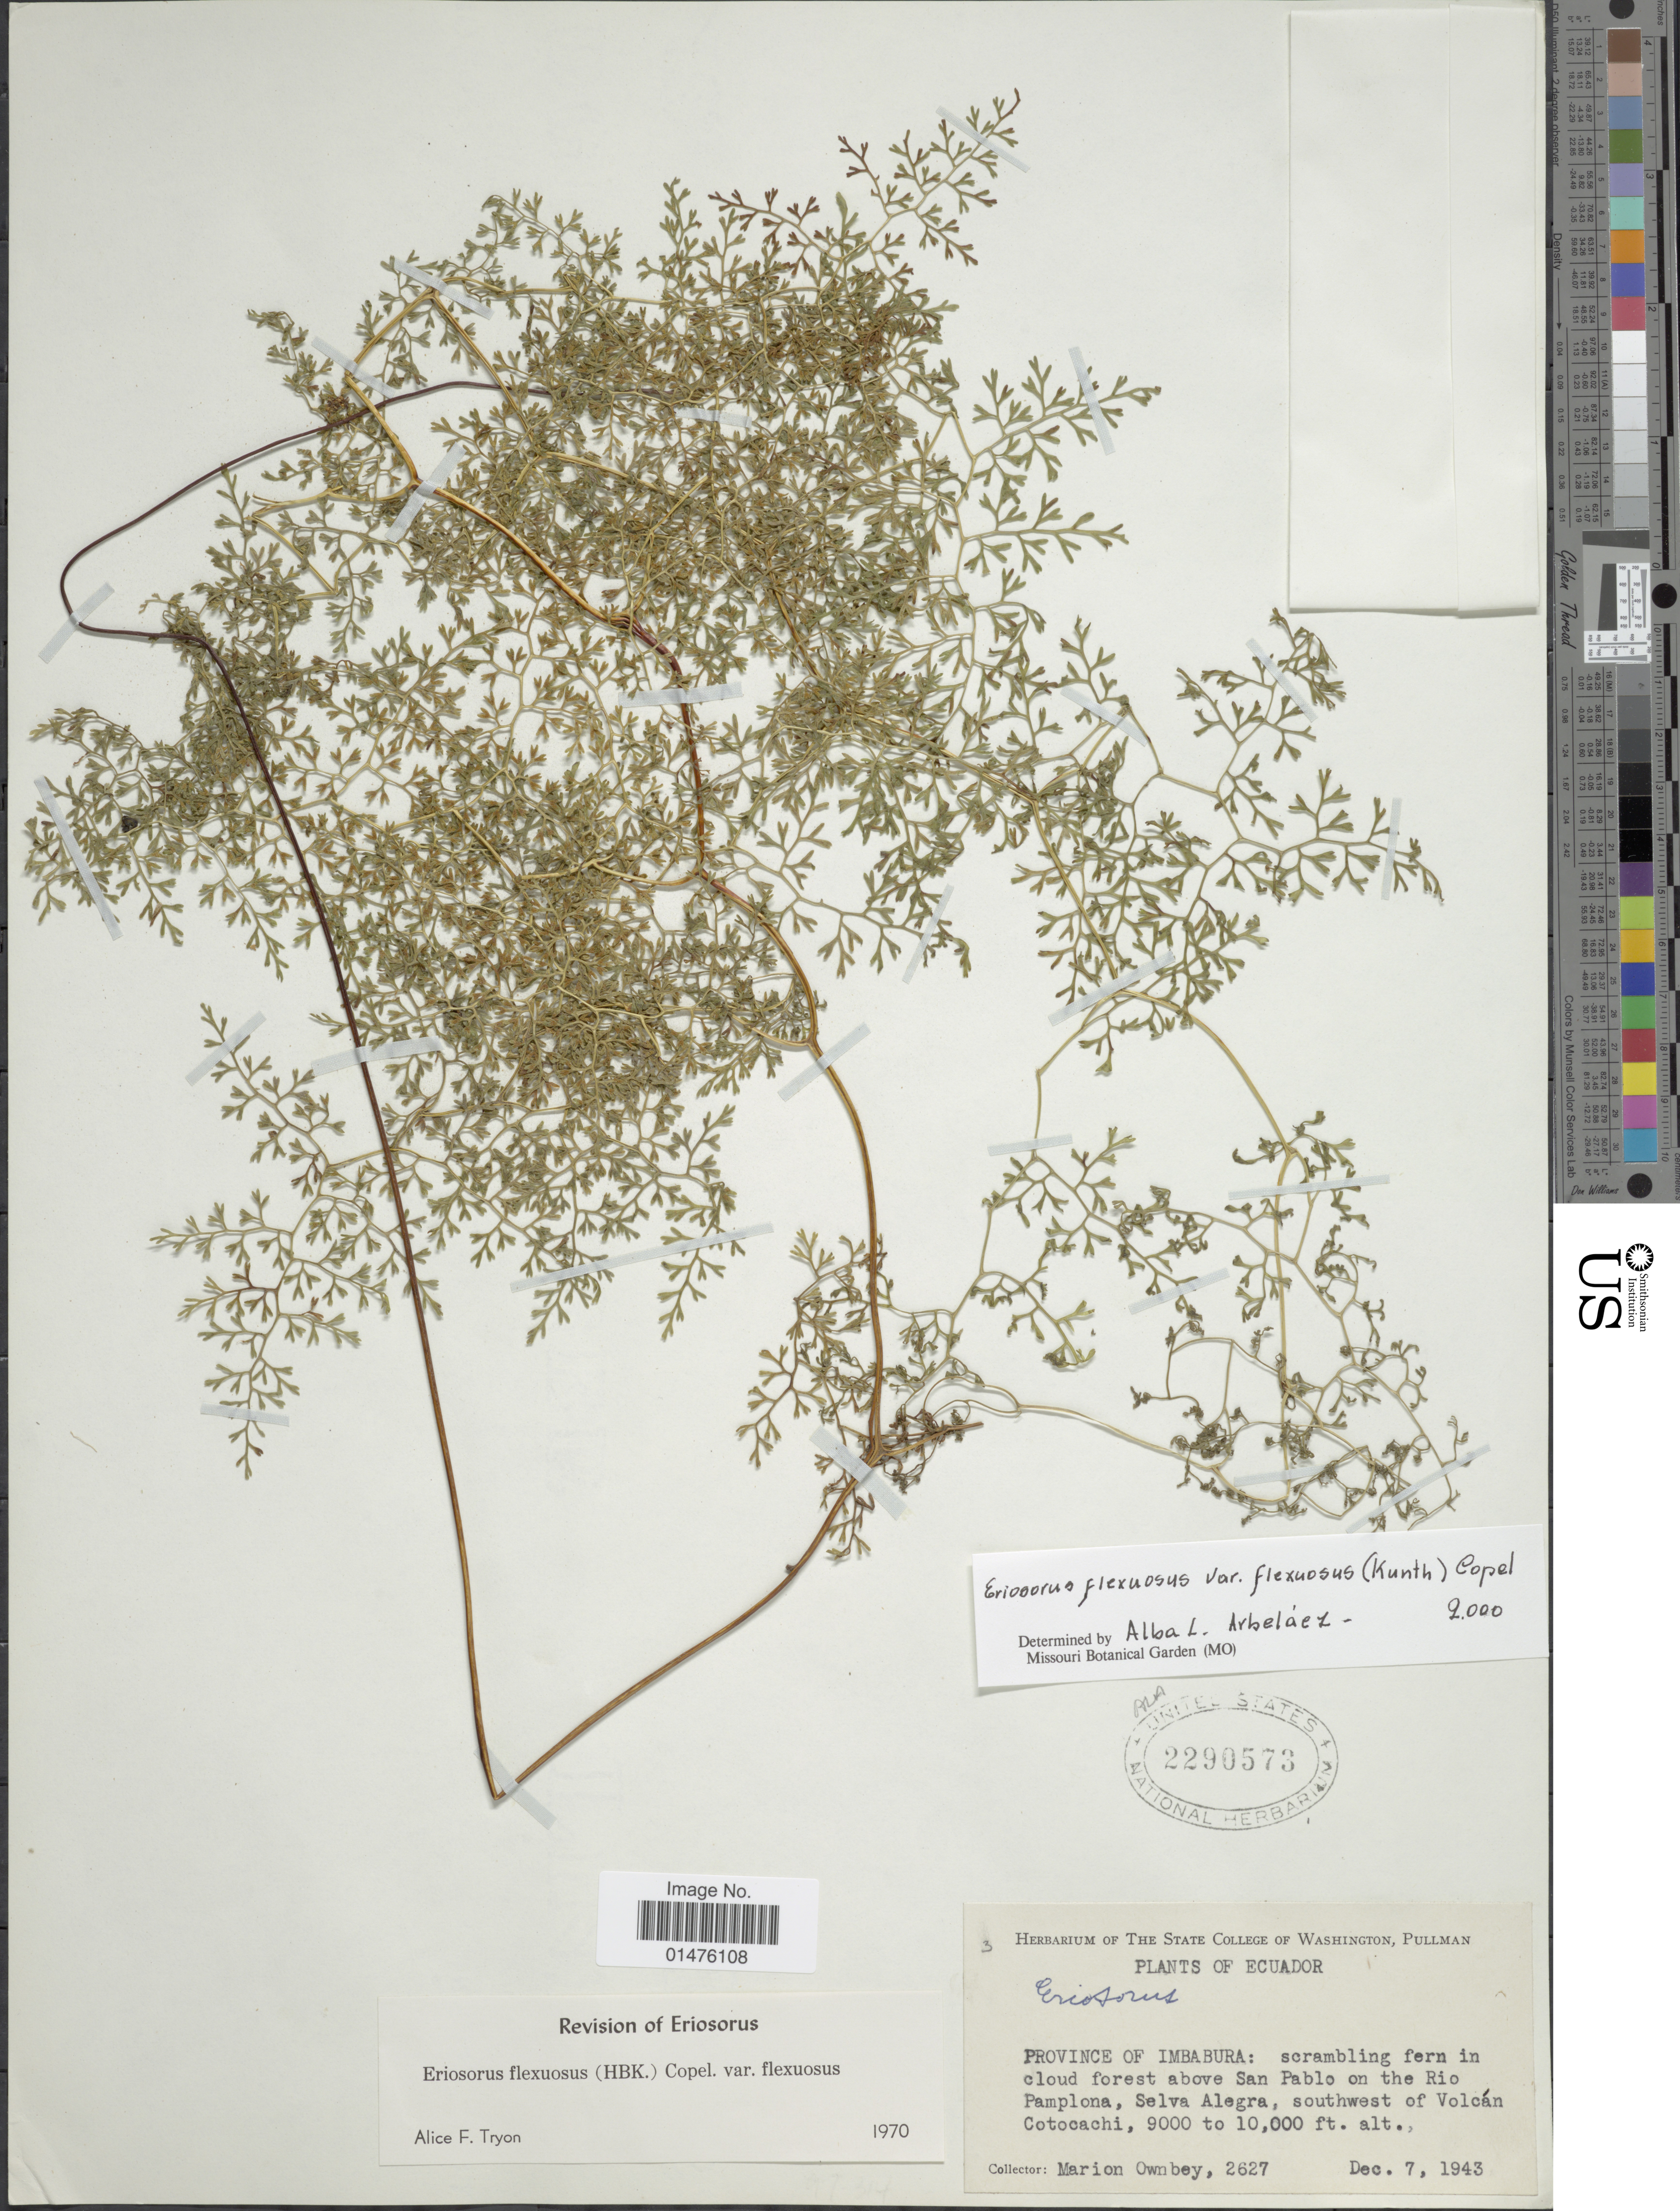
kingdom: Plantae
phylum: Tracheophyta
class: Polypodiopsida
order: Polypodiales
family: Pteridaceae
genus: Jamesonia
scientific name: Jamesonia flexuosa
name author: (Humb. & Bonpl.) Christenh.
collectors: F. M. Ownbey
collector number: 2627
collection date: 1943-12-07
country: Ecuador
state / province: Imbabura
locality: Scrambling fern in cloud forest above San Pablo on the Rio Pamplona, Selva Alegra, southwest of Volcán Cotocachi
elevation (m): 2743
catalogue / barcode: US 2290573